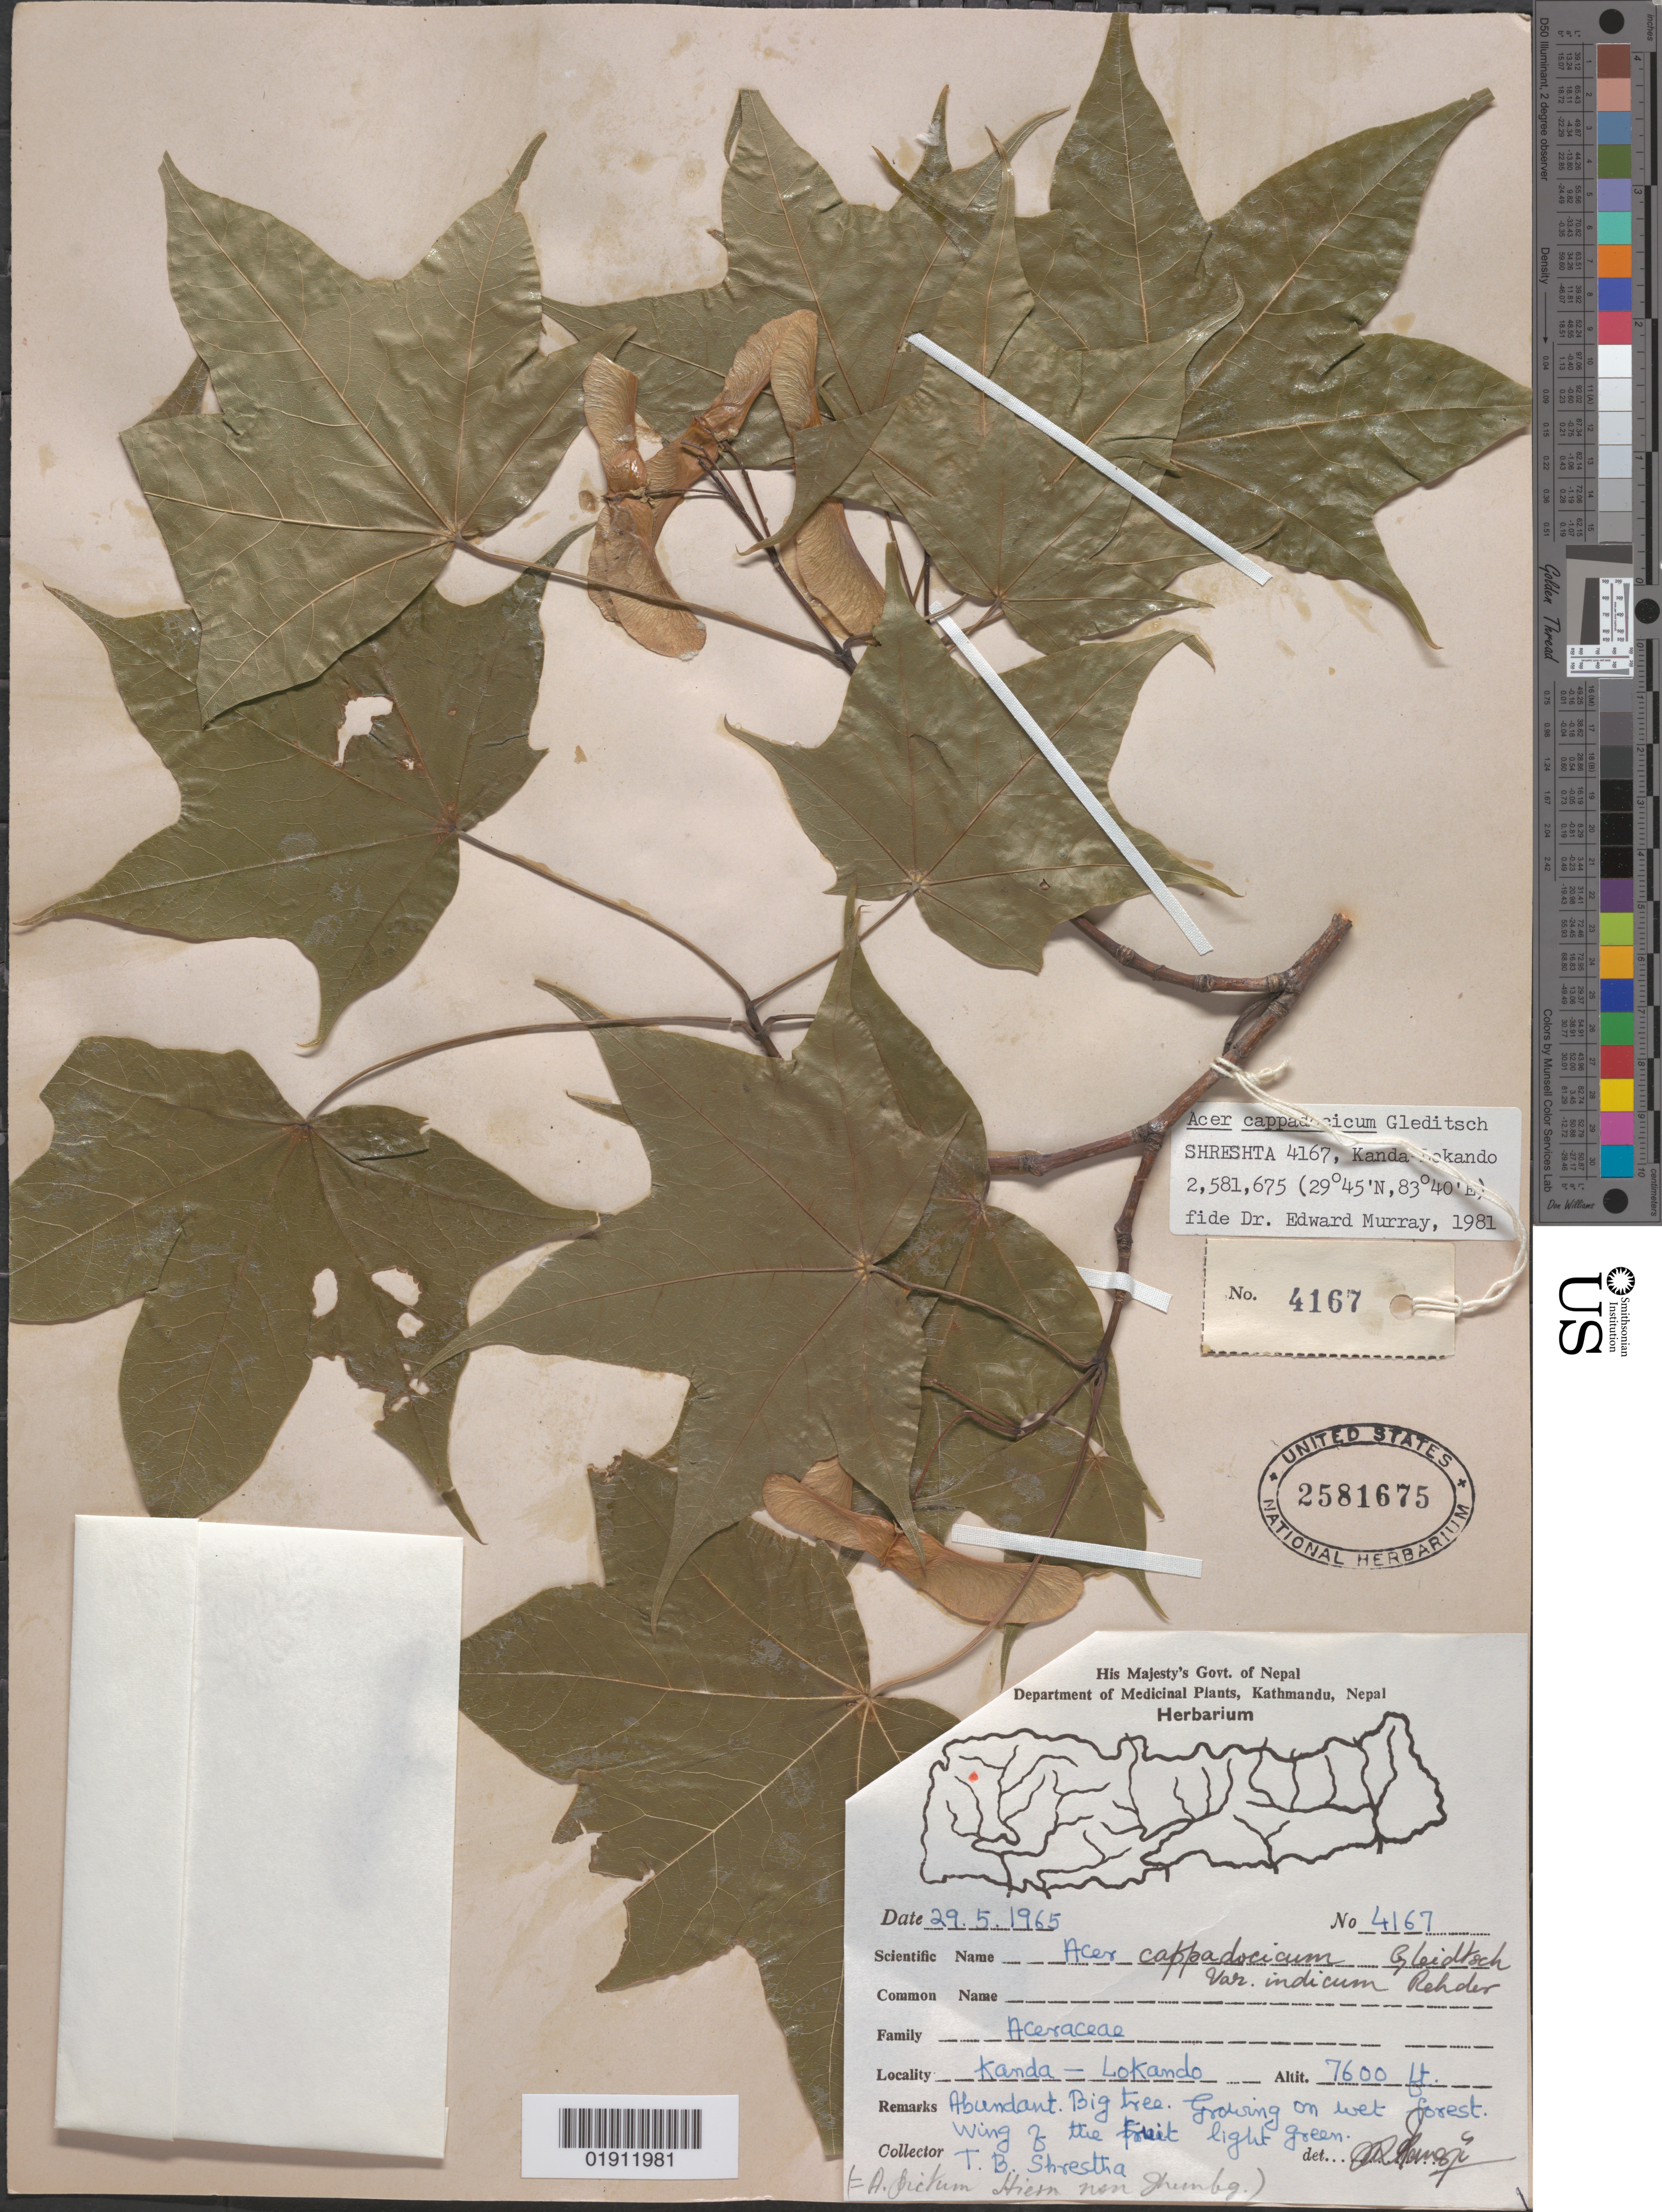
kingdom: Plantae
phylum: Tracheophyta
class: Magnoliopsida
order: Sapindales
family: Sapindaceae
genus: Acer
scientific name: Acer cappadocicum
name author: Gled.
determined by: Murray, Edward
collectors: T. B. Shrestha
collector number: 4167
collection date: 1965-05-29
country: Nepal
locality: Kanda - Lokanda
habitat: Growing on wet forest. Abundant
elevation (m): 2316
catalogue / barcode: US 2581675